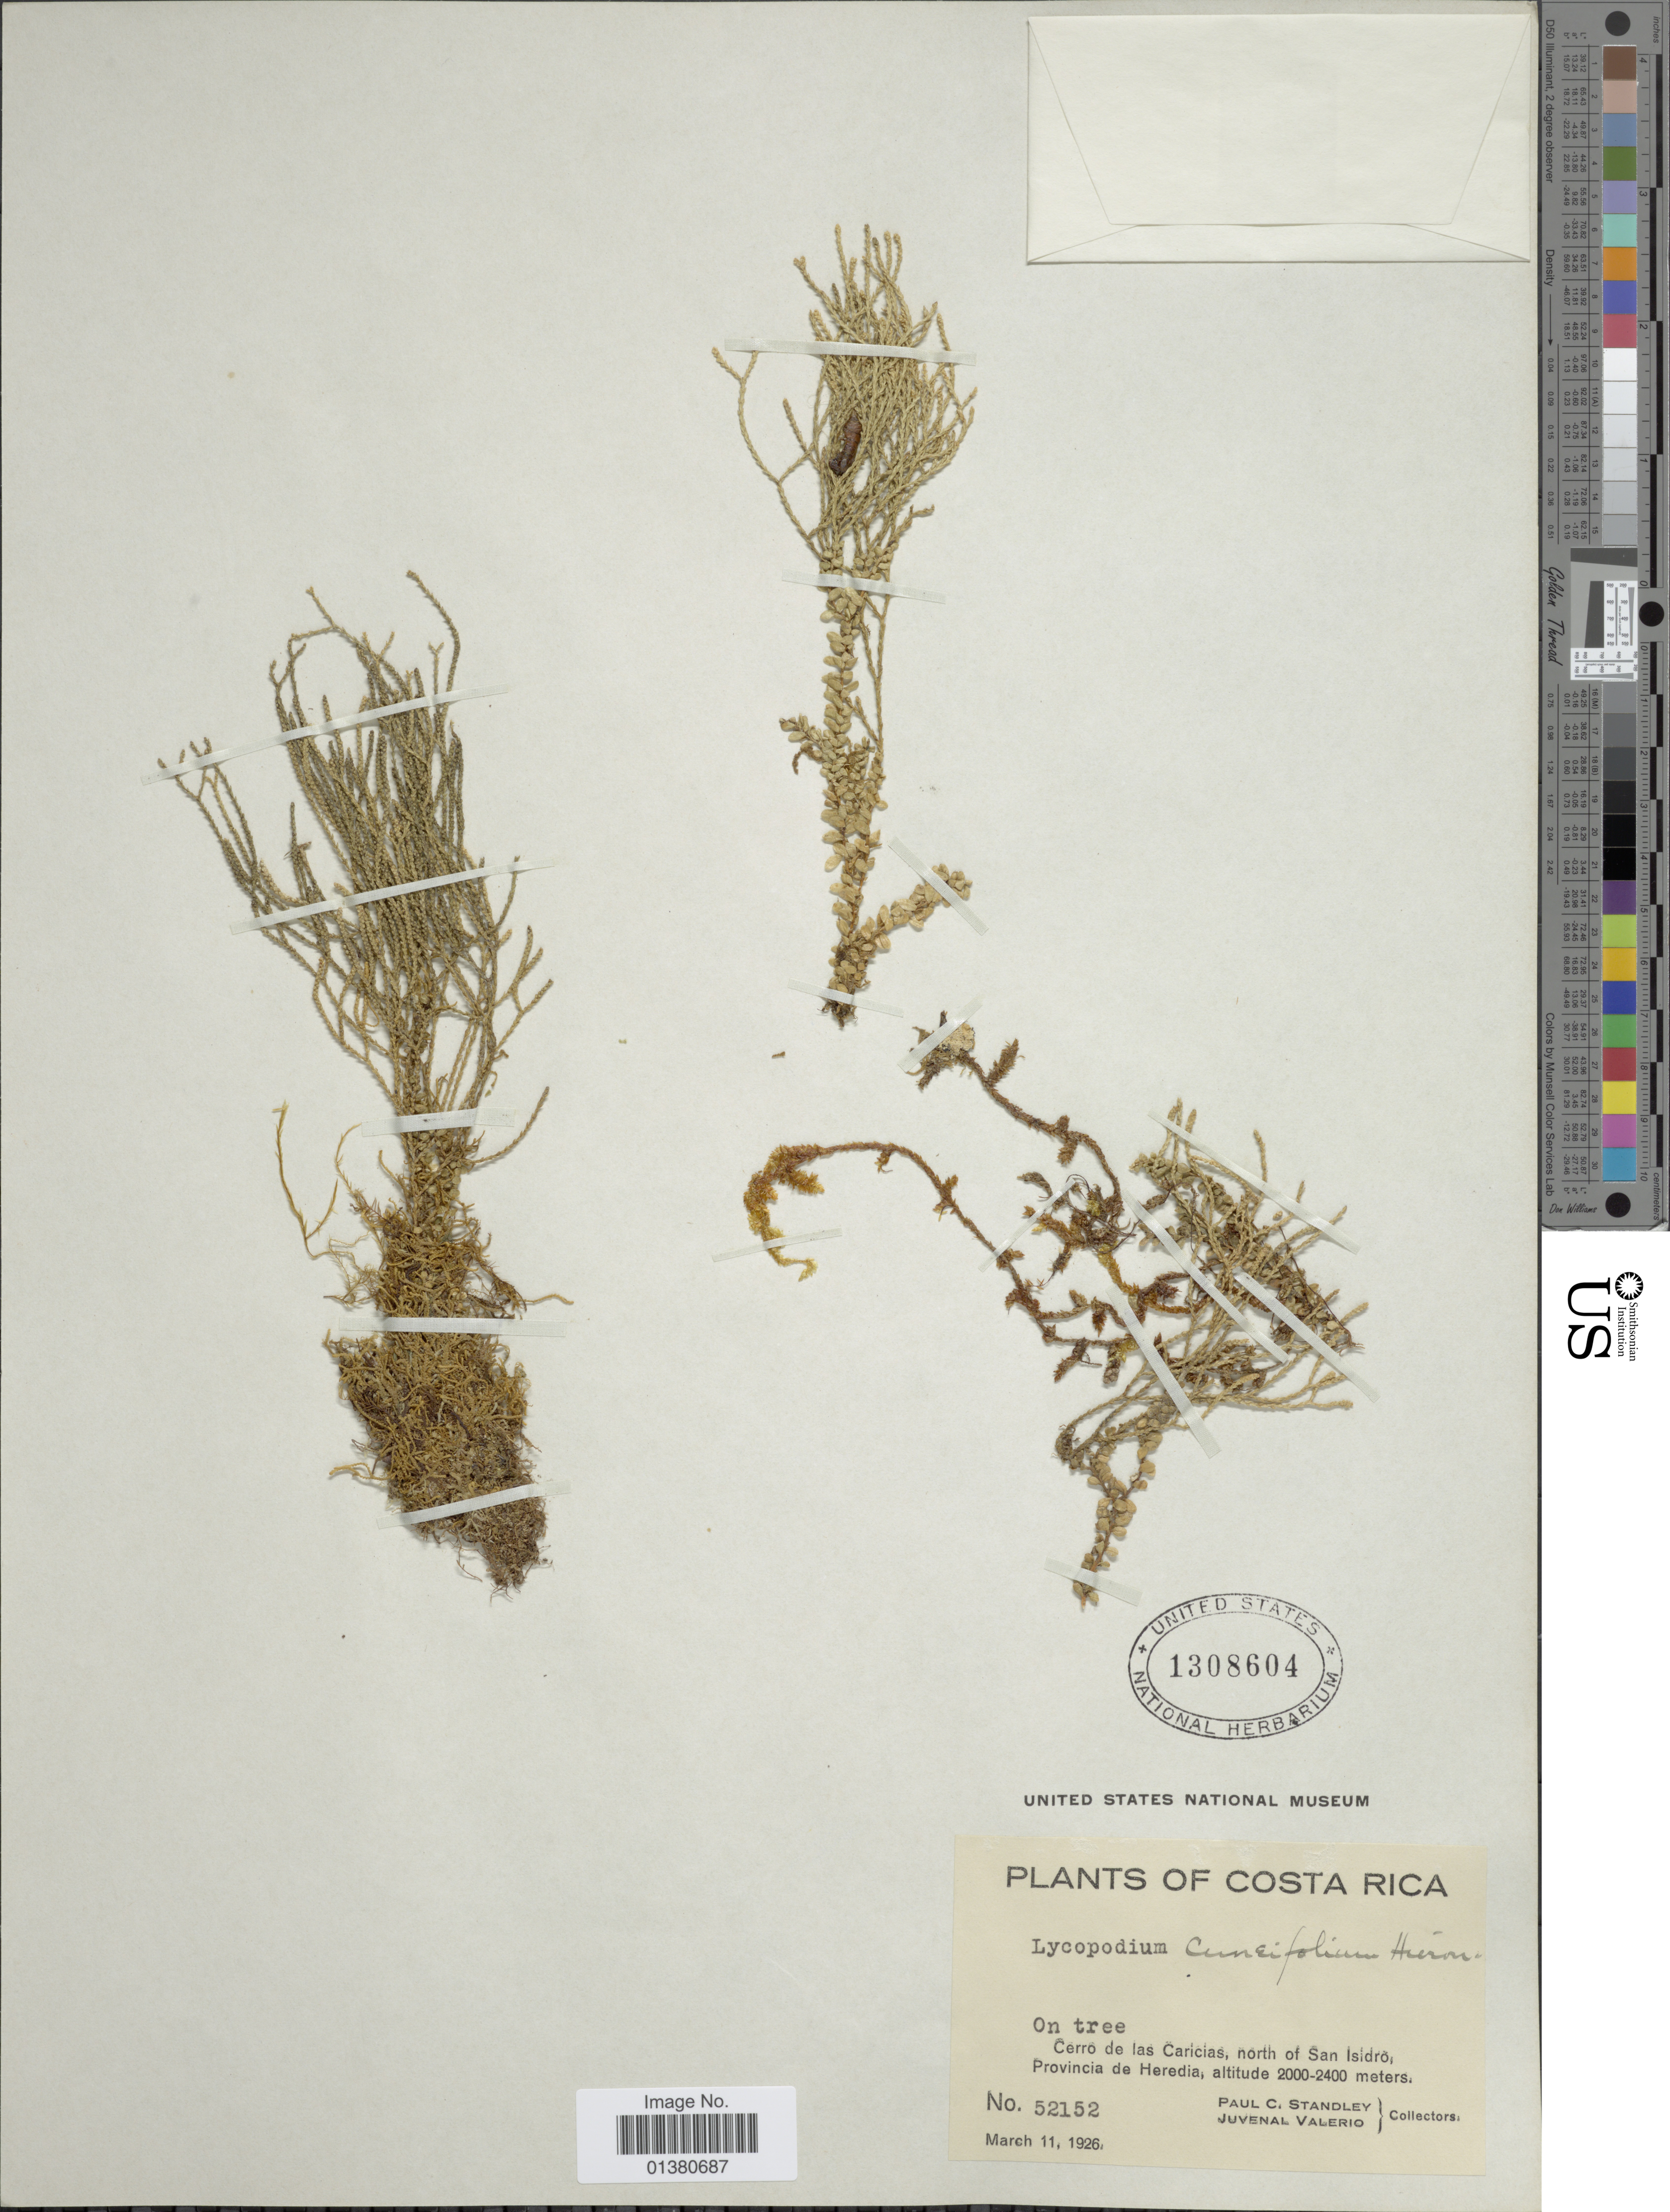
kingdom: Plantae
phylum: Tracheophyta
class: Lycopodiopsida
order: Lycopodiales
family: Lycopodiaceae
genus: Phlegmariurus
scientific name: Phlegmariurus cuneifolius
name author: (Hieron.) B. Øllg.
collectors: P. C. Standley & J. Valerio R.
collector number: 52152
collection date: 1926-03-11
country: Costa Rica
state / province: Heredia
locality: Cerro de Las Caricias, north of San Isidro, provincia de Heredia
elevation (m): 2000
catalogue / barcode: US 1308604